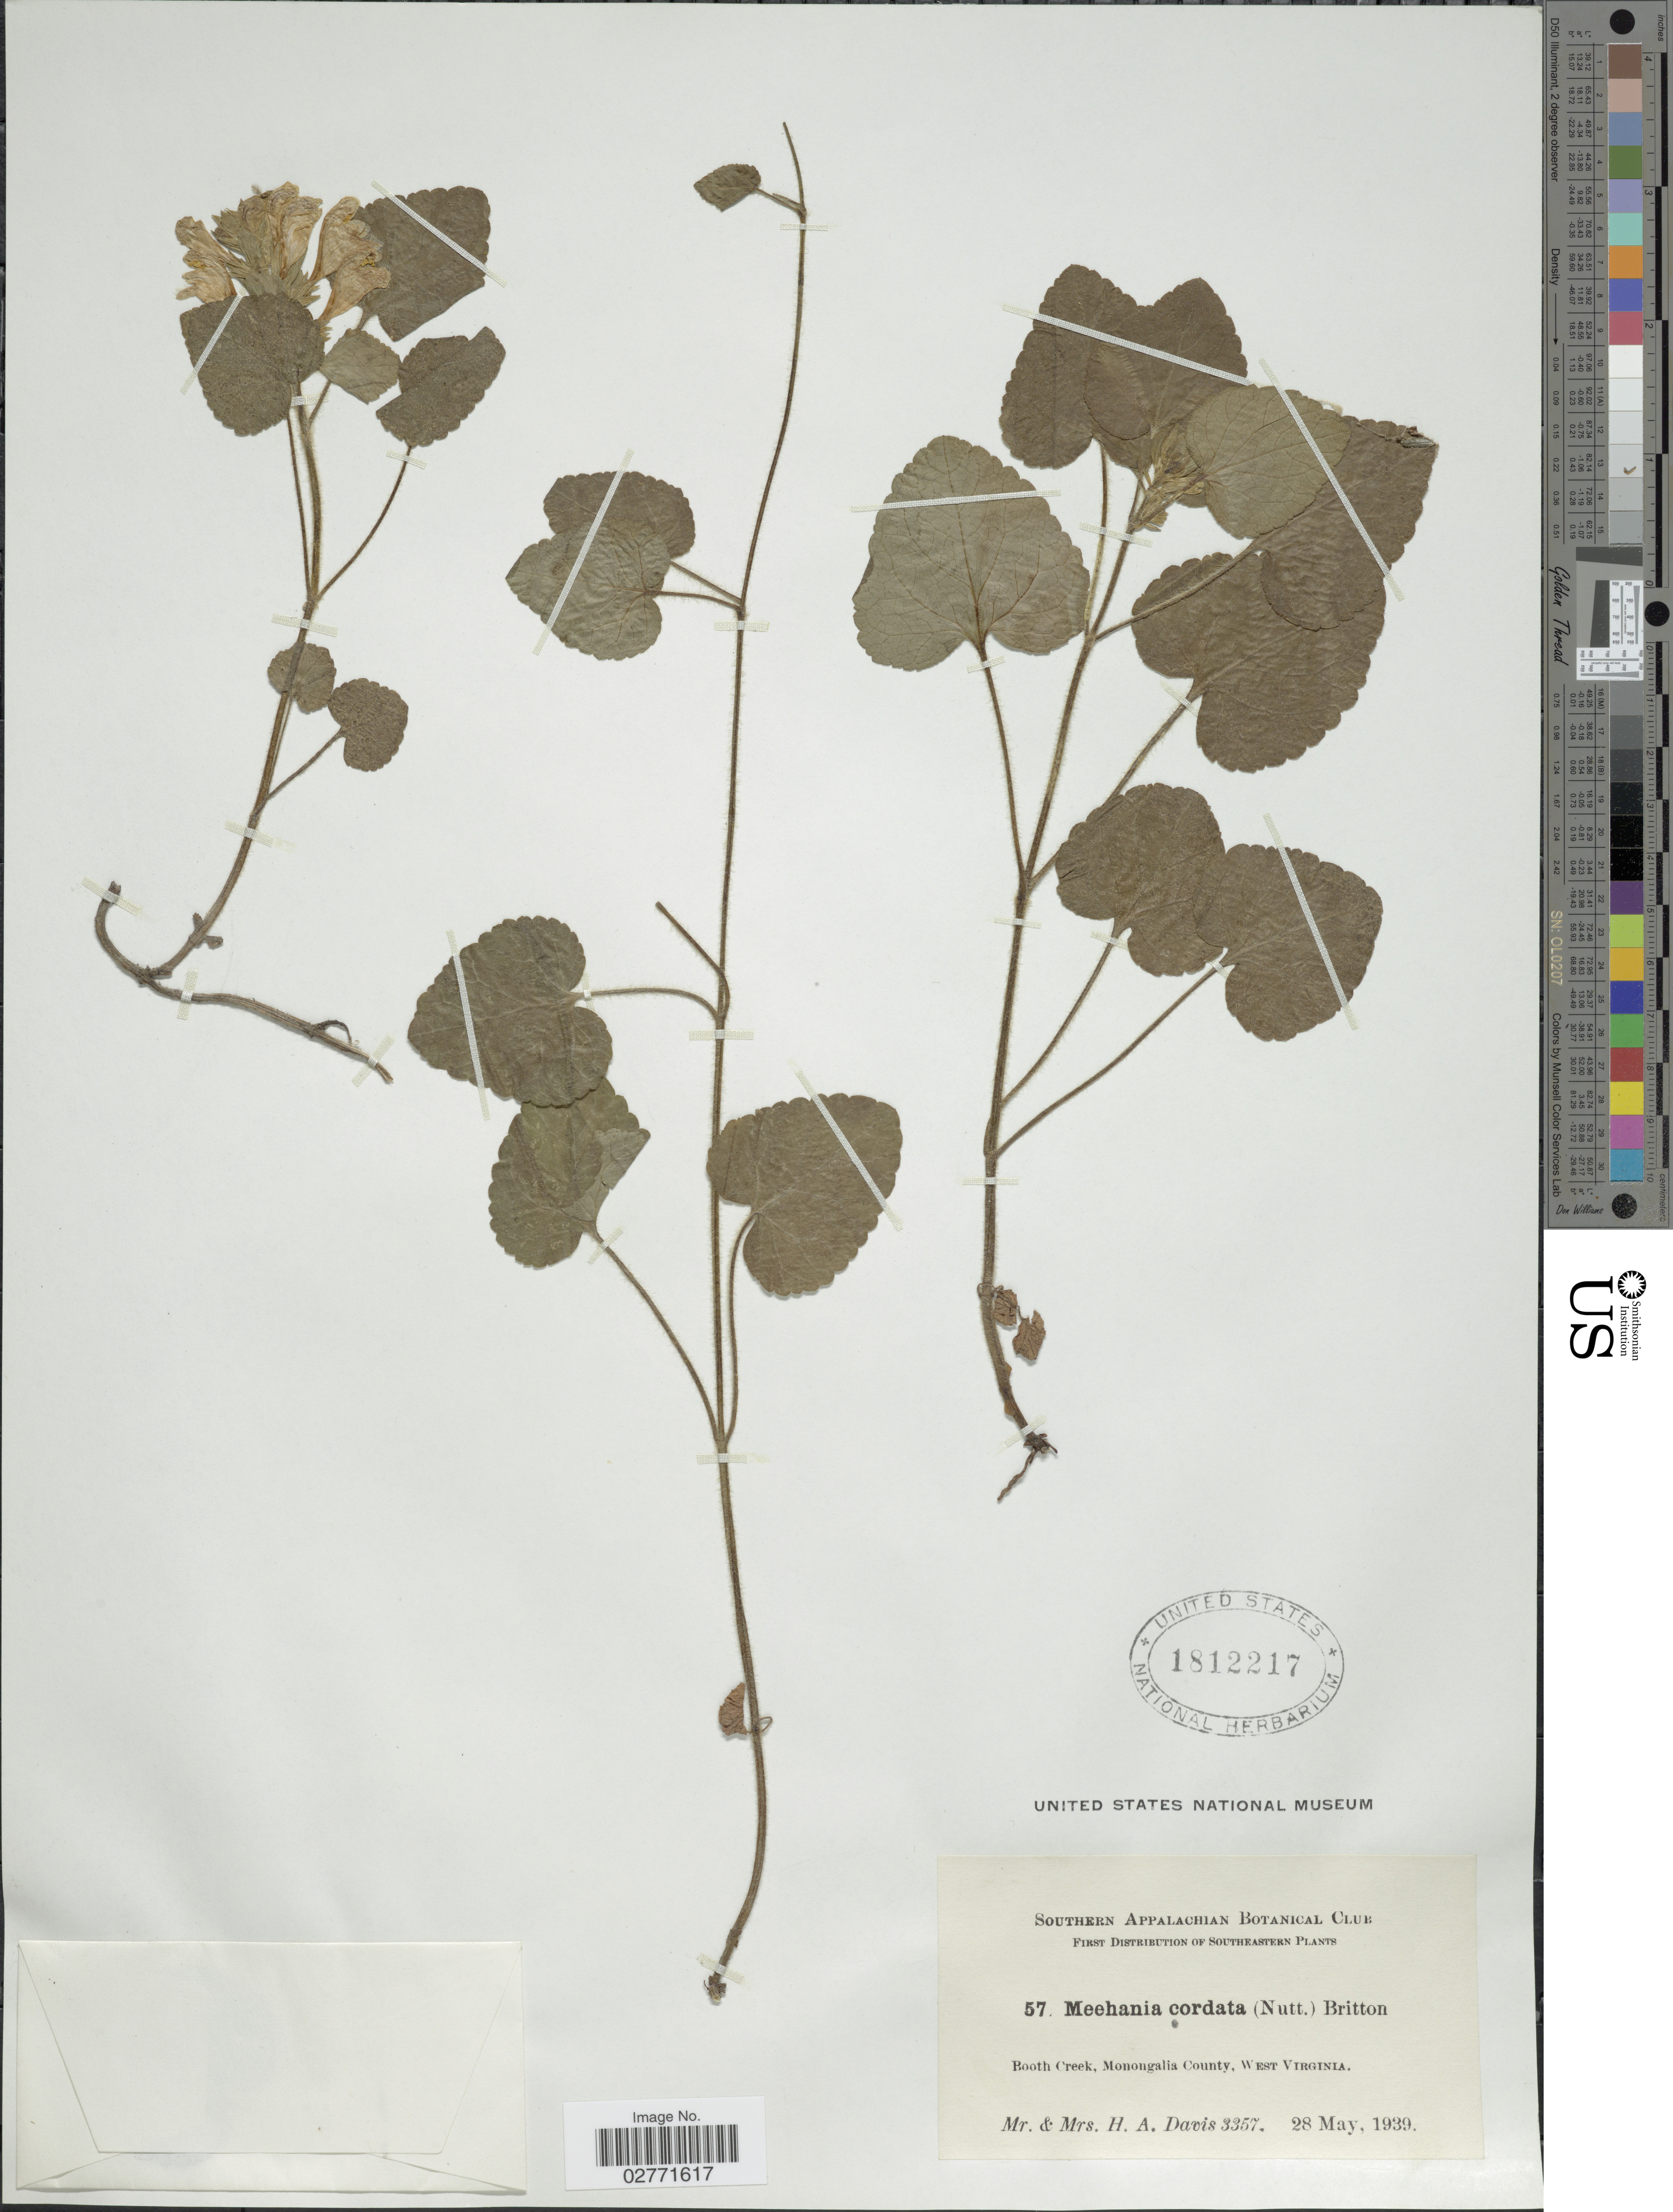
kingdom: Plantae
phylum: Tracheophyta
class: Magnoliopsida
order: Lamiales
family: Lamiaceae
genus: Meehania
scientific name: Meehania cordata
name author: (Nutt.) Britton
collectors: H. Davis & H. Davis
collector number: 3357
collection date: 1939-05-28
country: United States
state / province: West Virginia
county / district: Monongalia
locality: Booth Creek, Monongalia County.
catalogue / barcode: US 1812217